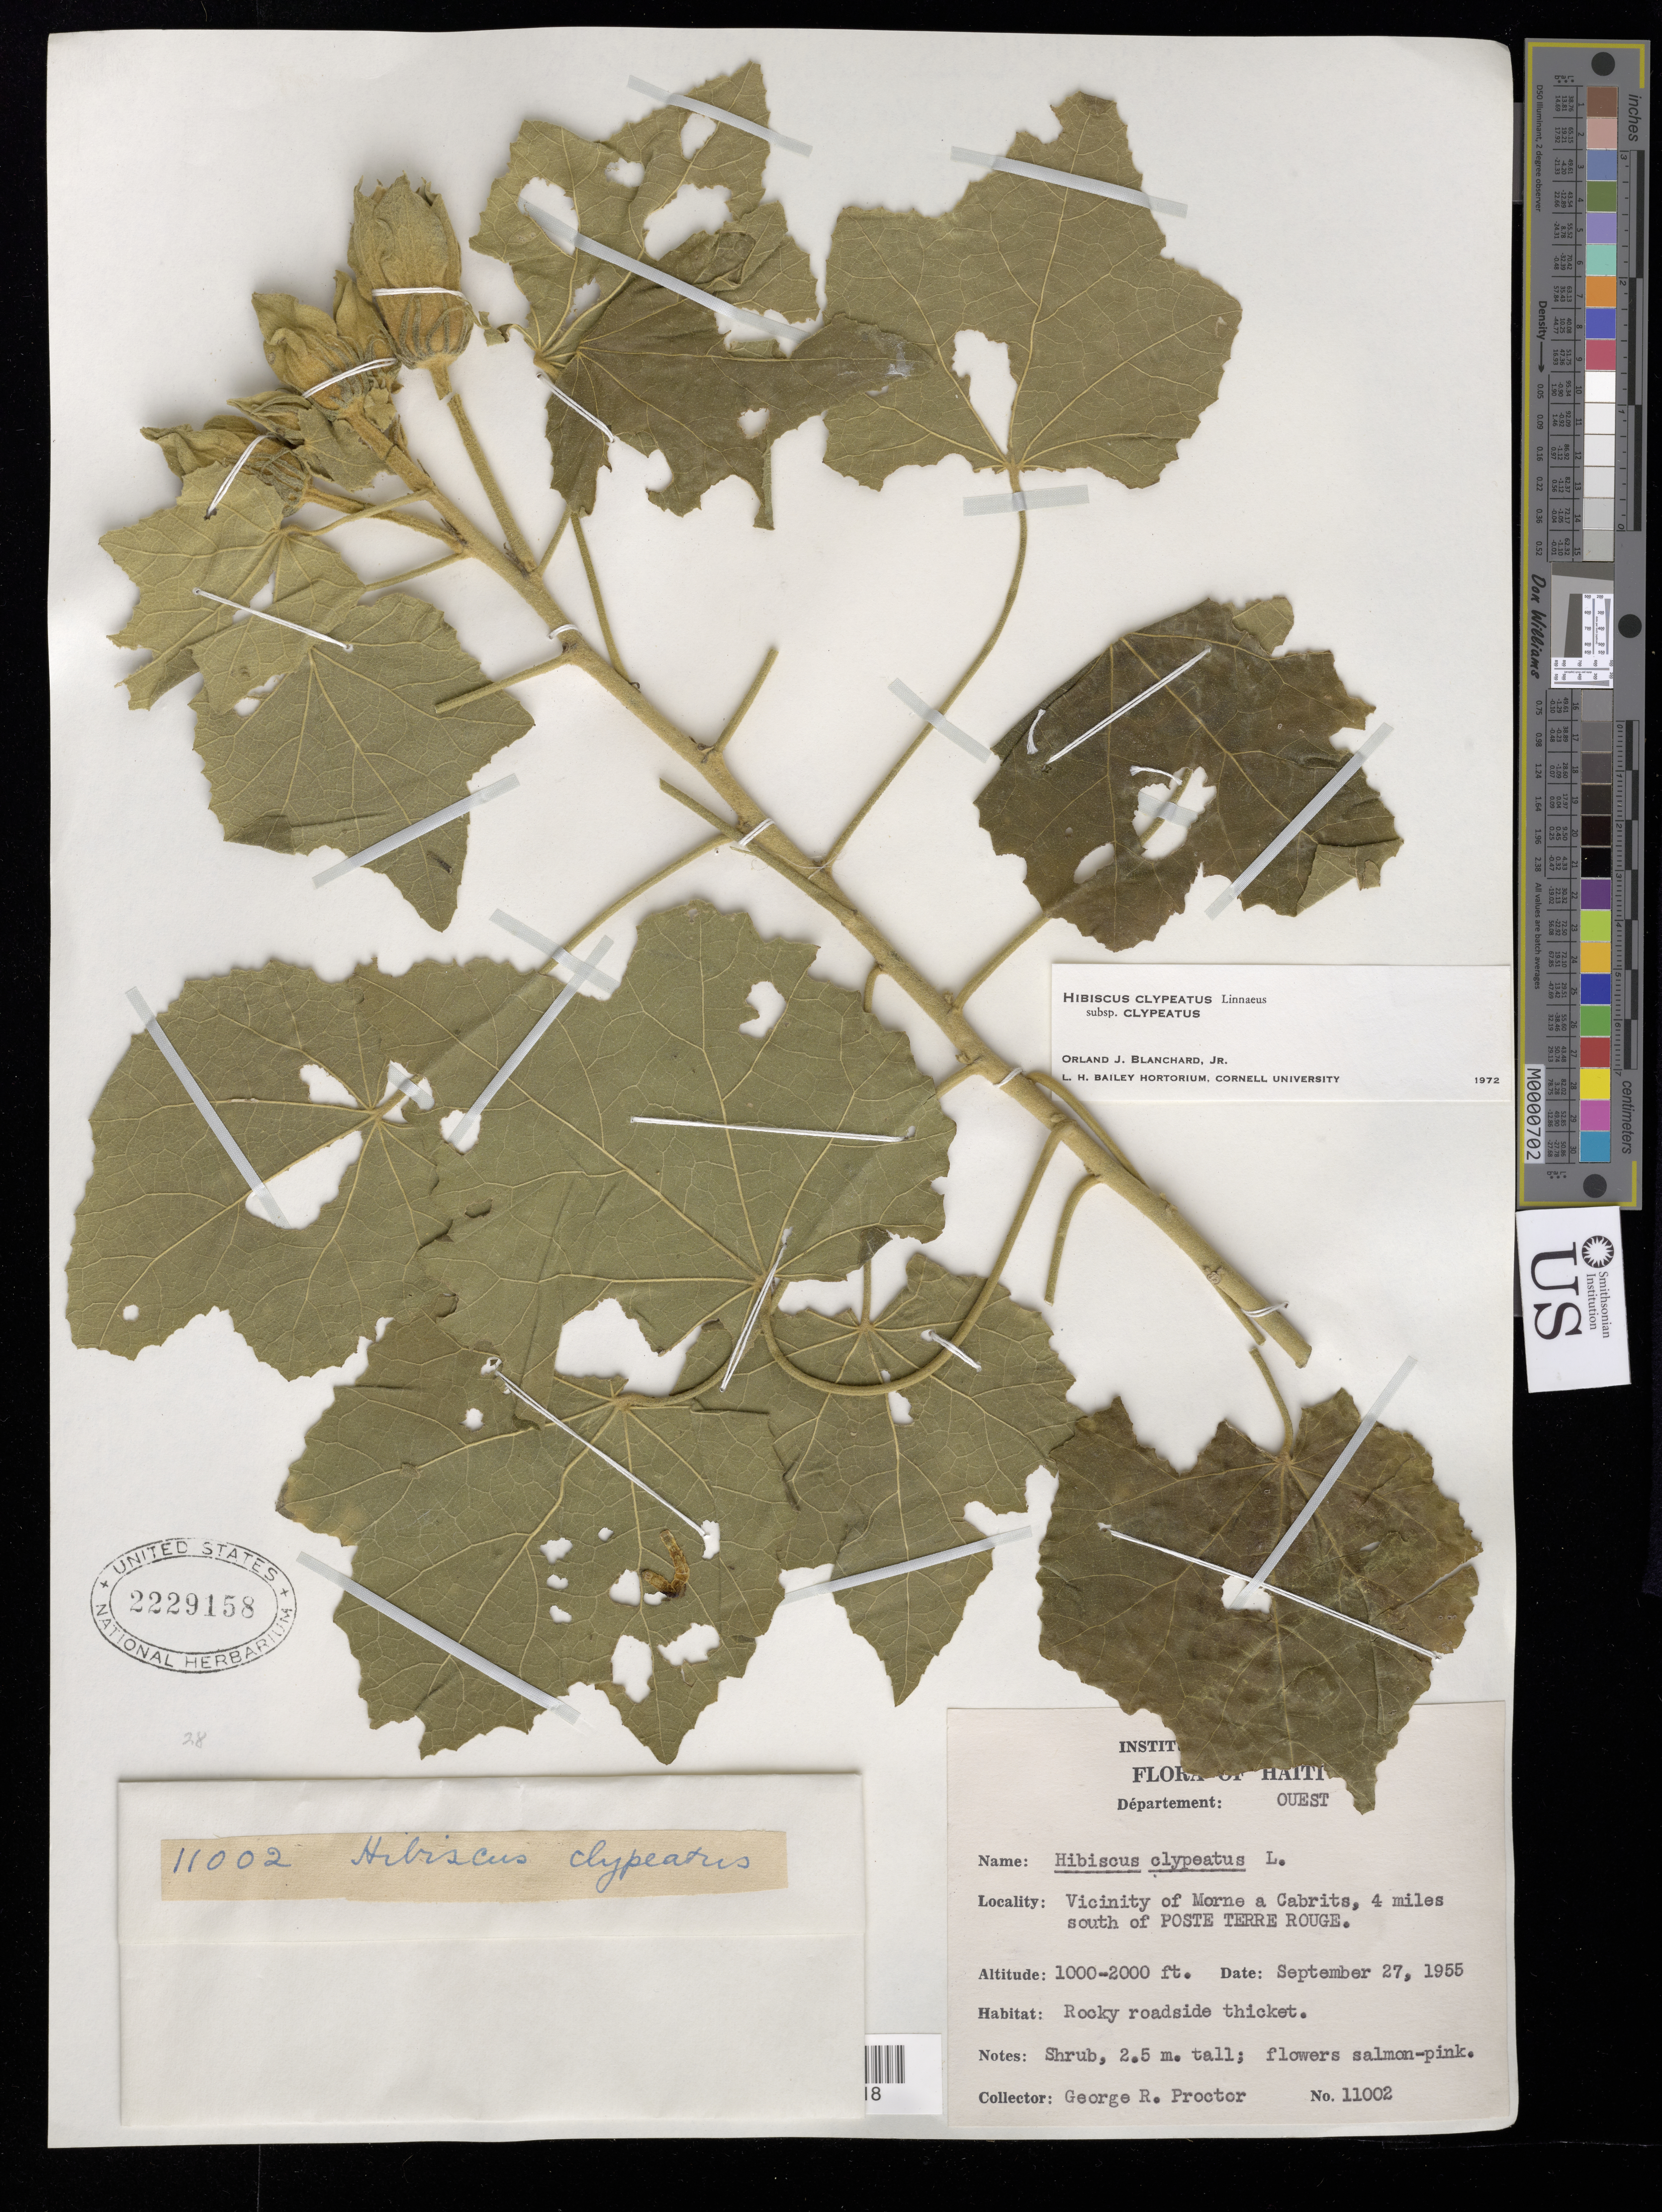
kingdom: Plantae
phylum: Tracheophyta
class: Magnoliopsida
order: Malvales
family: Malvaceae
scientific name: Blanchardia clypeata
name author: (L.) M.M. Hanes & R.L. Barrett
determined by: Dorr, L. J., (BOT), Smithsonian Institution - National Museum of Natural History (UNITED STATES)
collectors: G. R. Proctor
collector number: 11002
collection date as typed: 27 Sep 1955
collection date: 1955-09-27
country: Haiti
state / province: Ouest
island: Hispaniola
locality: Vicinity of Morne a Cabrits, 4 miles S of Poste Terre Rouge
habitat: Rocky roadside thicket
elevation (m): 305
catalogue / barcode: US 2229158